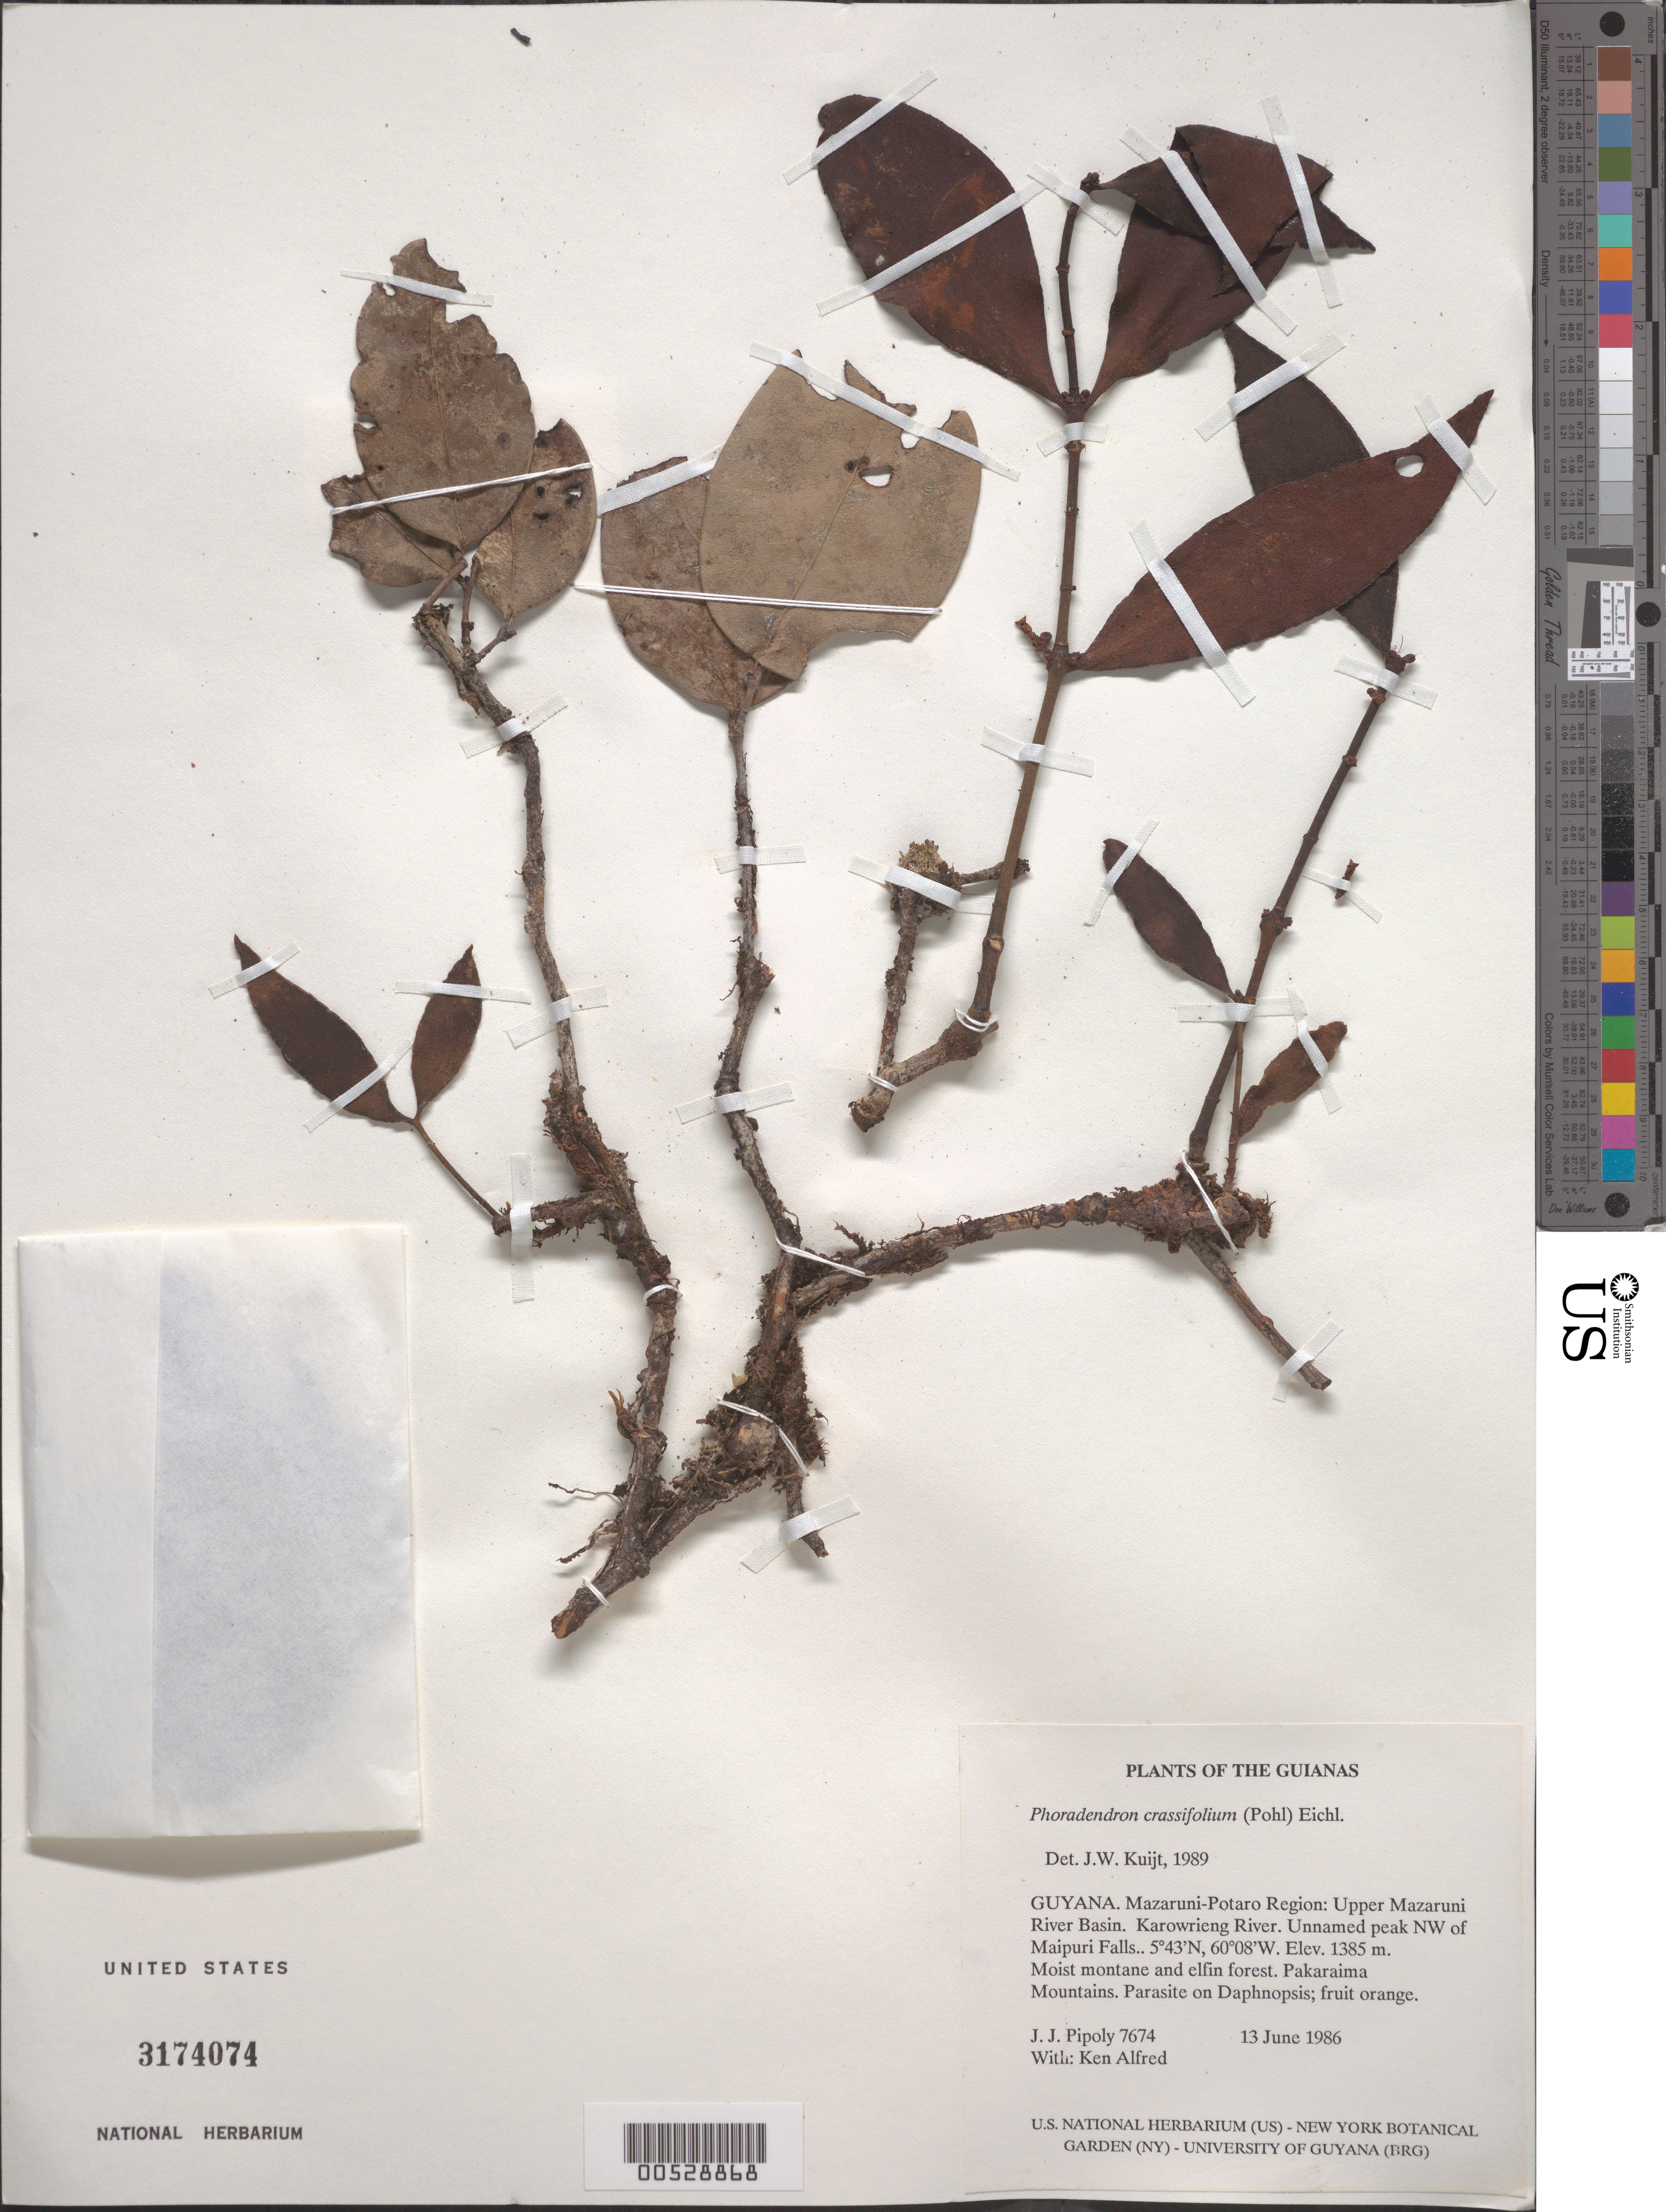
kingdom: Plantae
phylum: Tracheophyta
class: Magnoliopsida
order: Santalales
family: Viscaceae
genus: Phoradendron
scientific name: Phoradendron crassifolium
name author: (Pohl ex DC.) Eichler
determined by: Kuijt, Job, (CANADA)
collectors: J. J. Pipoly & K. Alfred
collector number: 7674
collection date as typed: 13 June 1986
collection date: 1986-06-13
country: Guyana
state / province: Cuyuni-Mazaruni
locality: Pakaraima Mts. Upper Mazaruni River Basin. Karowrieng River. Unnamed peak NW of Maipuri Falls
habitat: Moist montane and elfin forest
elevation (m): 1385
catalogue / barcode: US 3174074